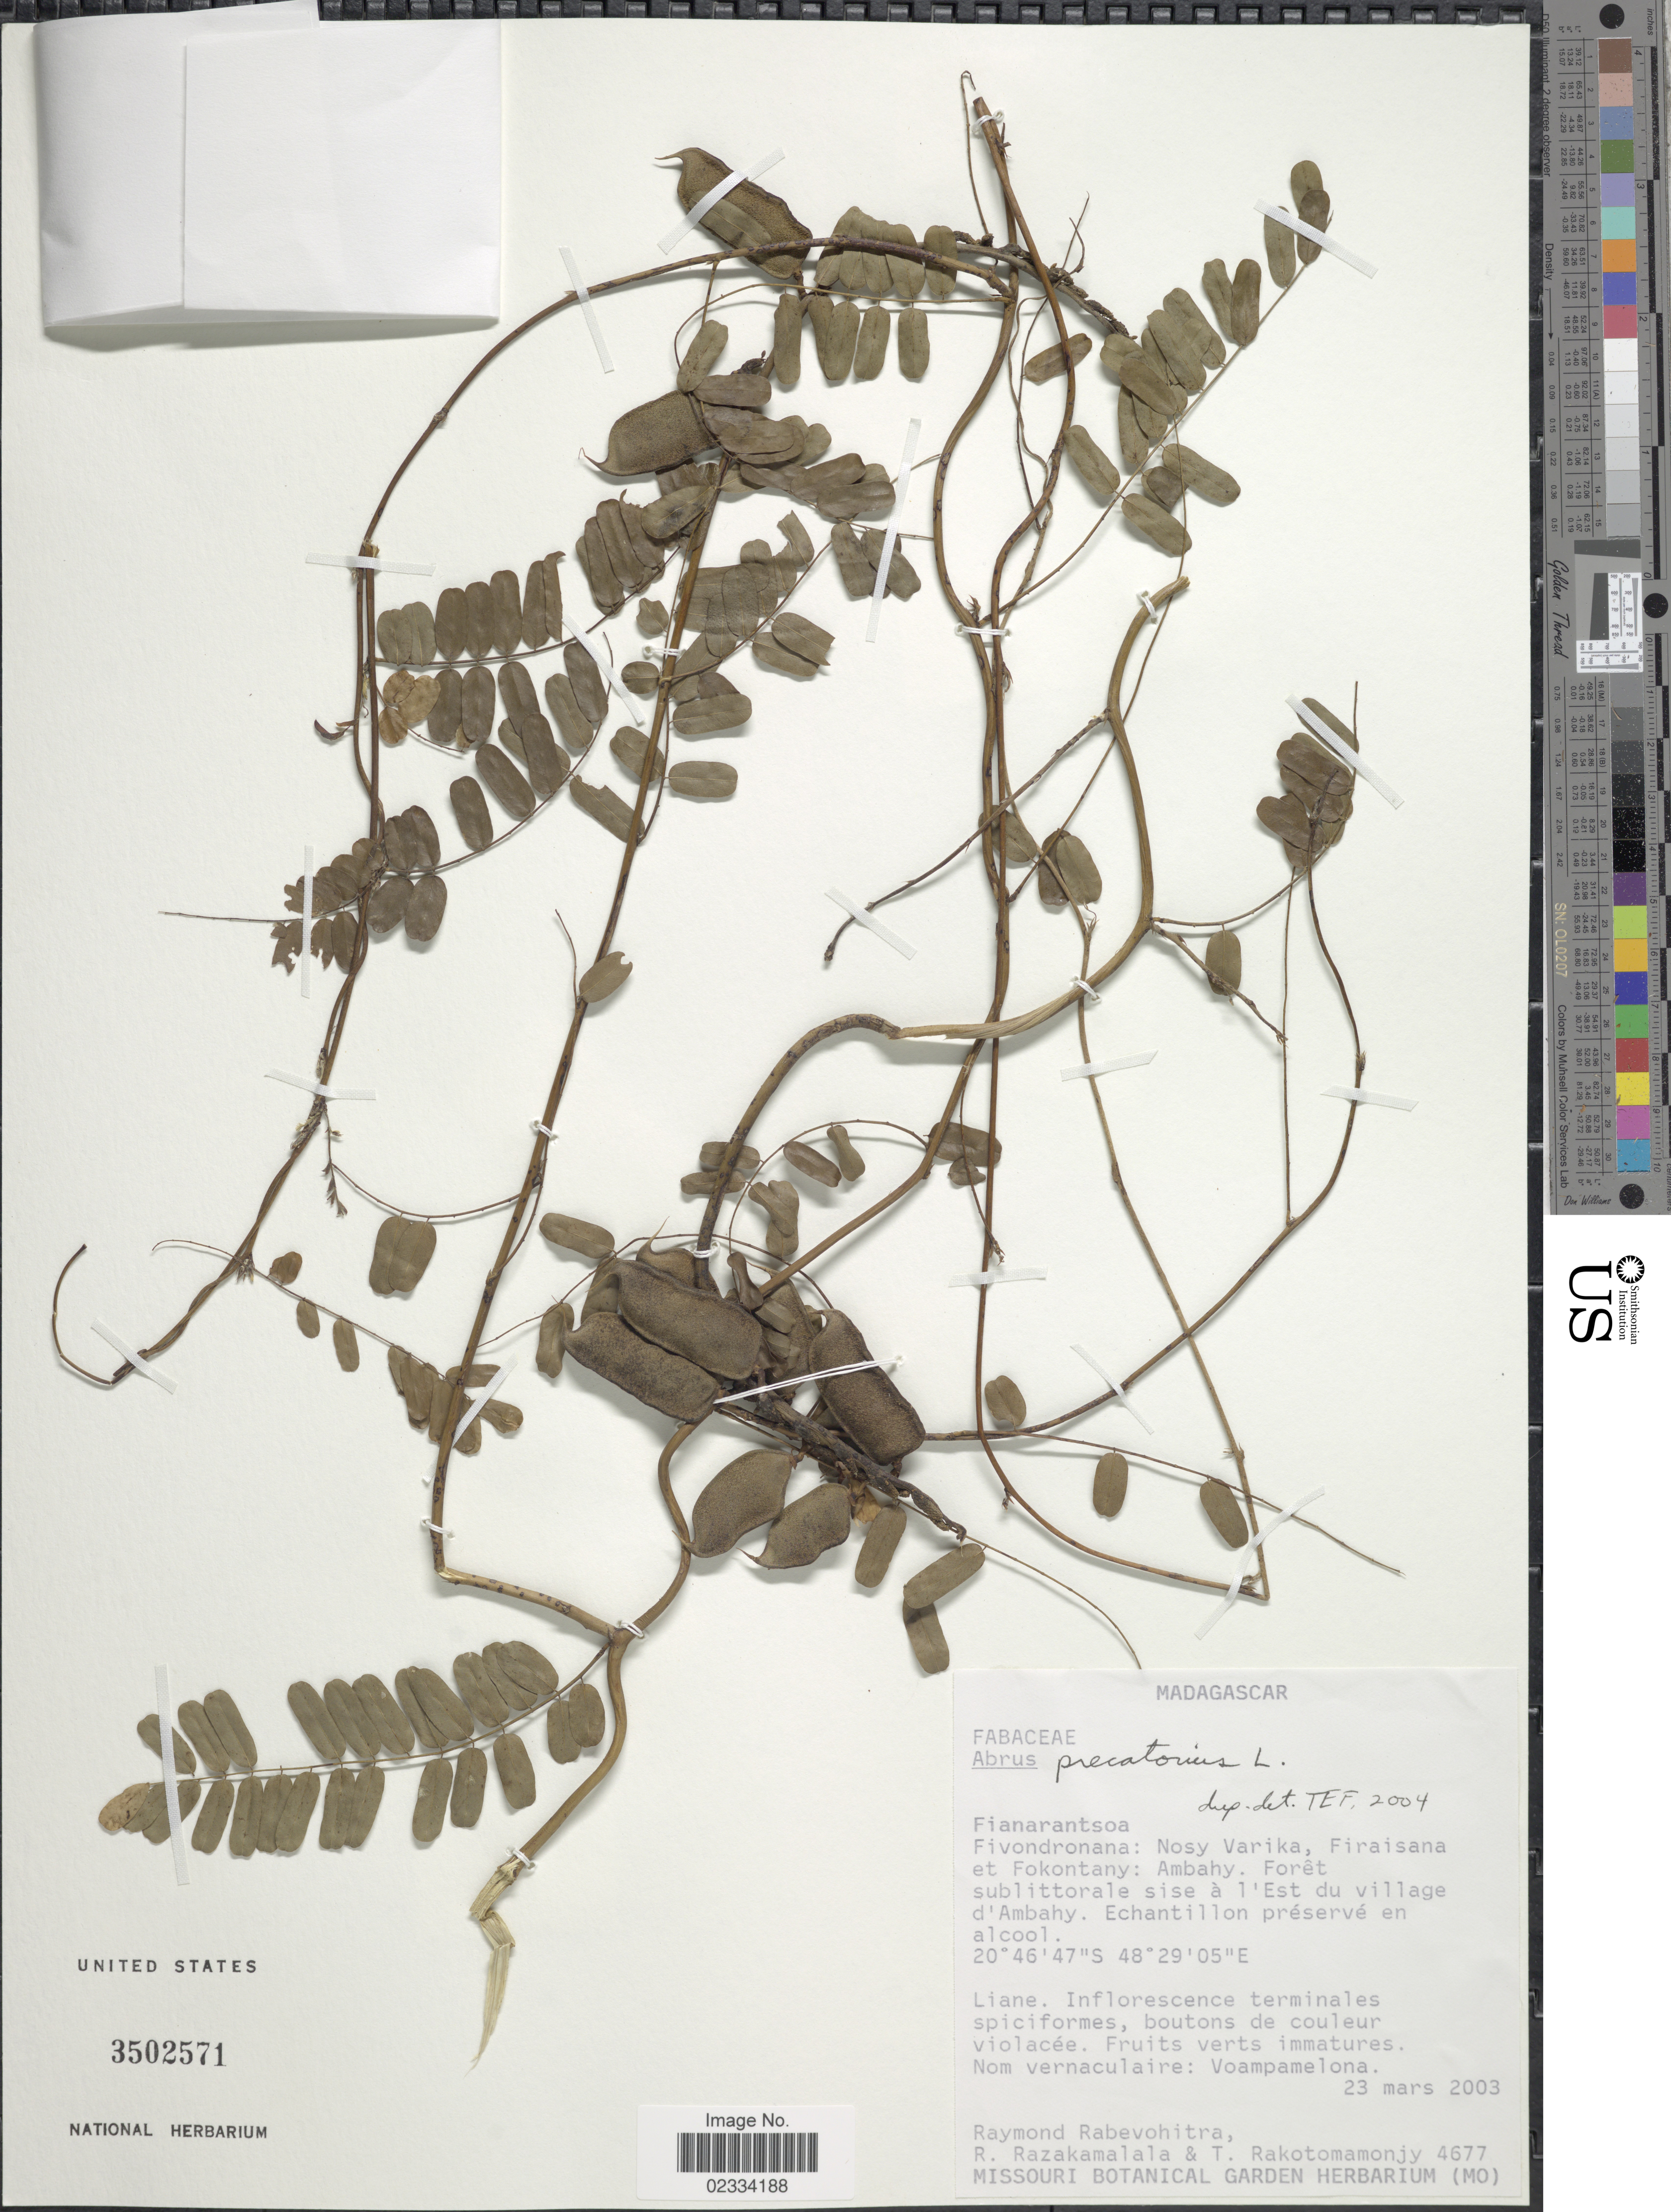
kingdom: Plantae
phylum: Tracheophyta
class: Magnoliopsida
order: Fabales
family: Fabaceae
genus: Abrus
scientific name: Abrus precatorius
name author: L.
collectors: R. Rabevohitra, R. Razakamalala & T. Rakotomamonjy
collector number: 4677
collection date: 2003-03-23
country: Madagascar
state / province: Vatovavy Fitovinany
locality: Fivondronana: Nosy Varika, Firaisana et Fokontany: Ambahy. Forêt sublittorale sise à l'Est du village d'Ambahy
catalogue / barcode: US 3502571